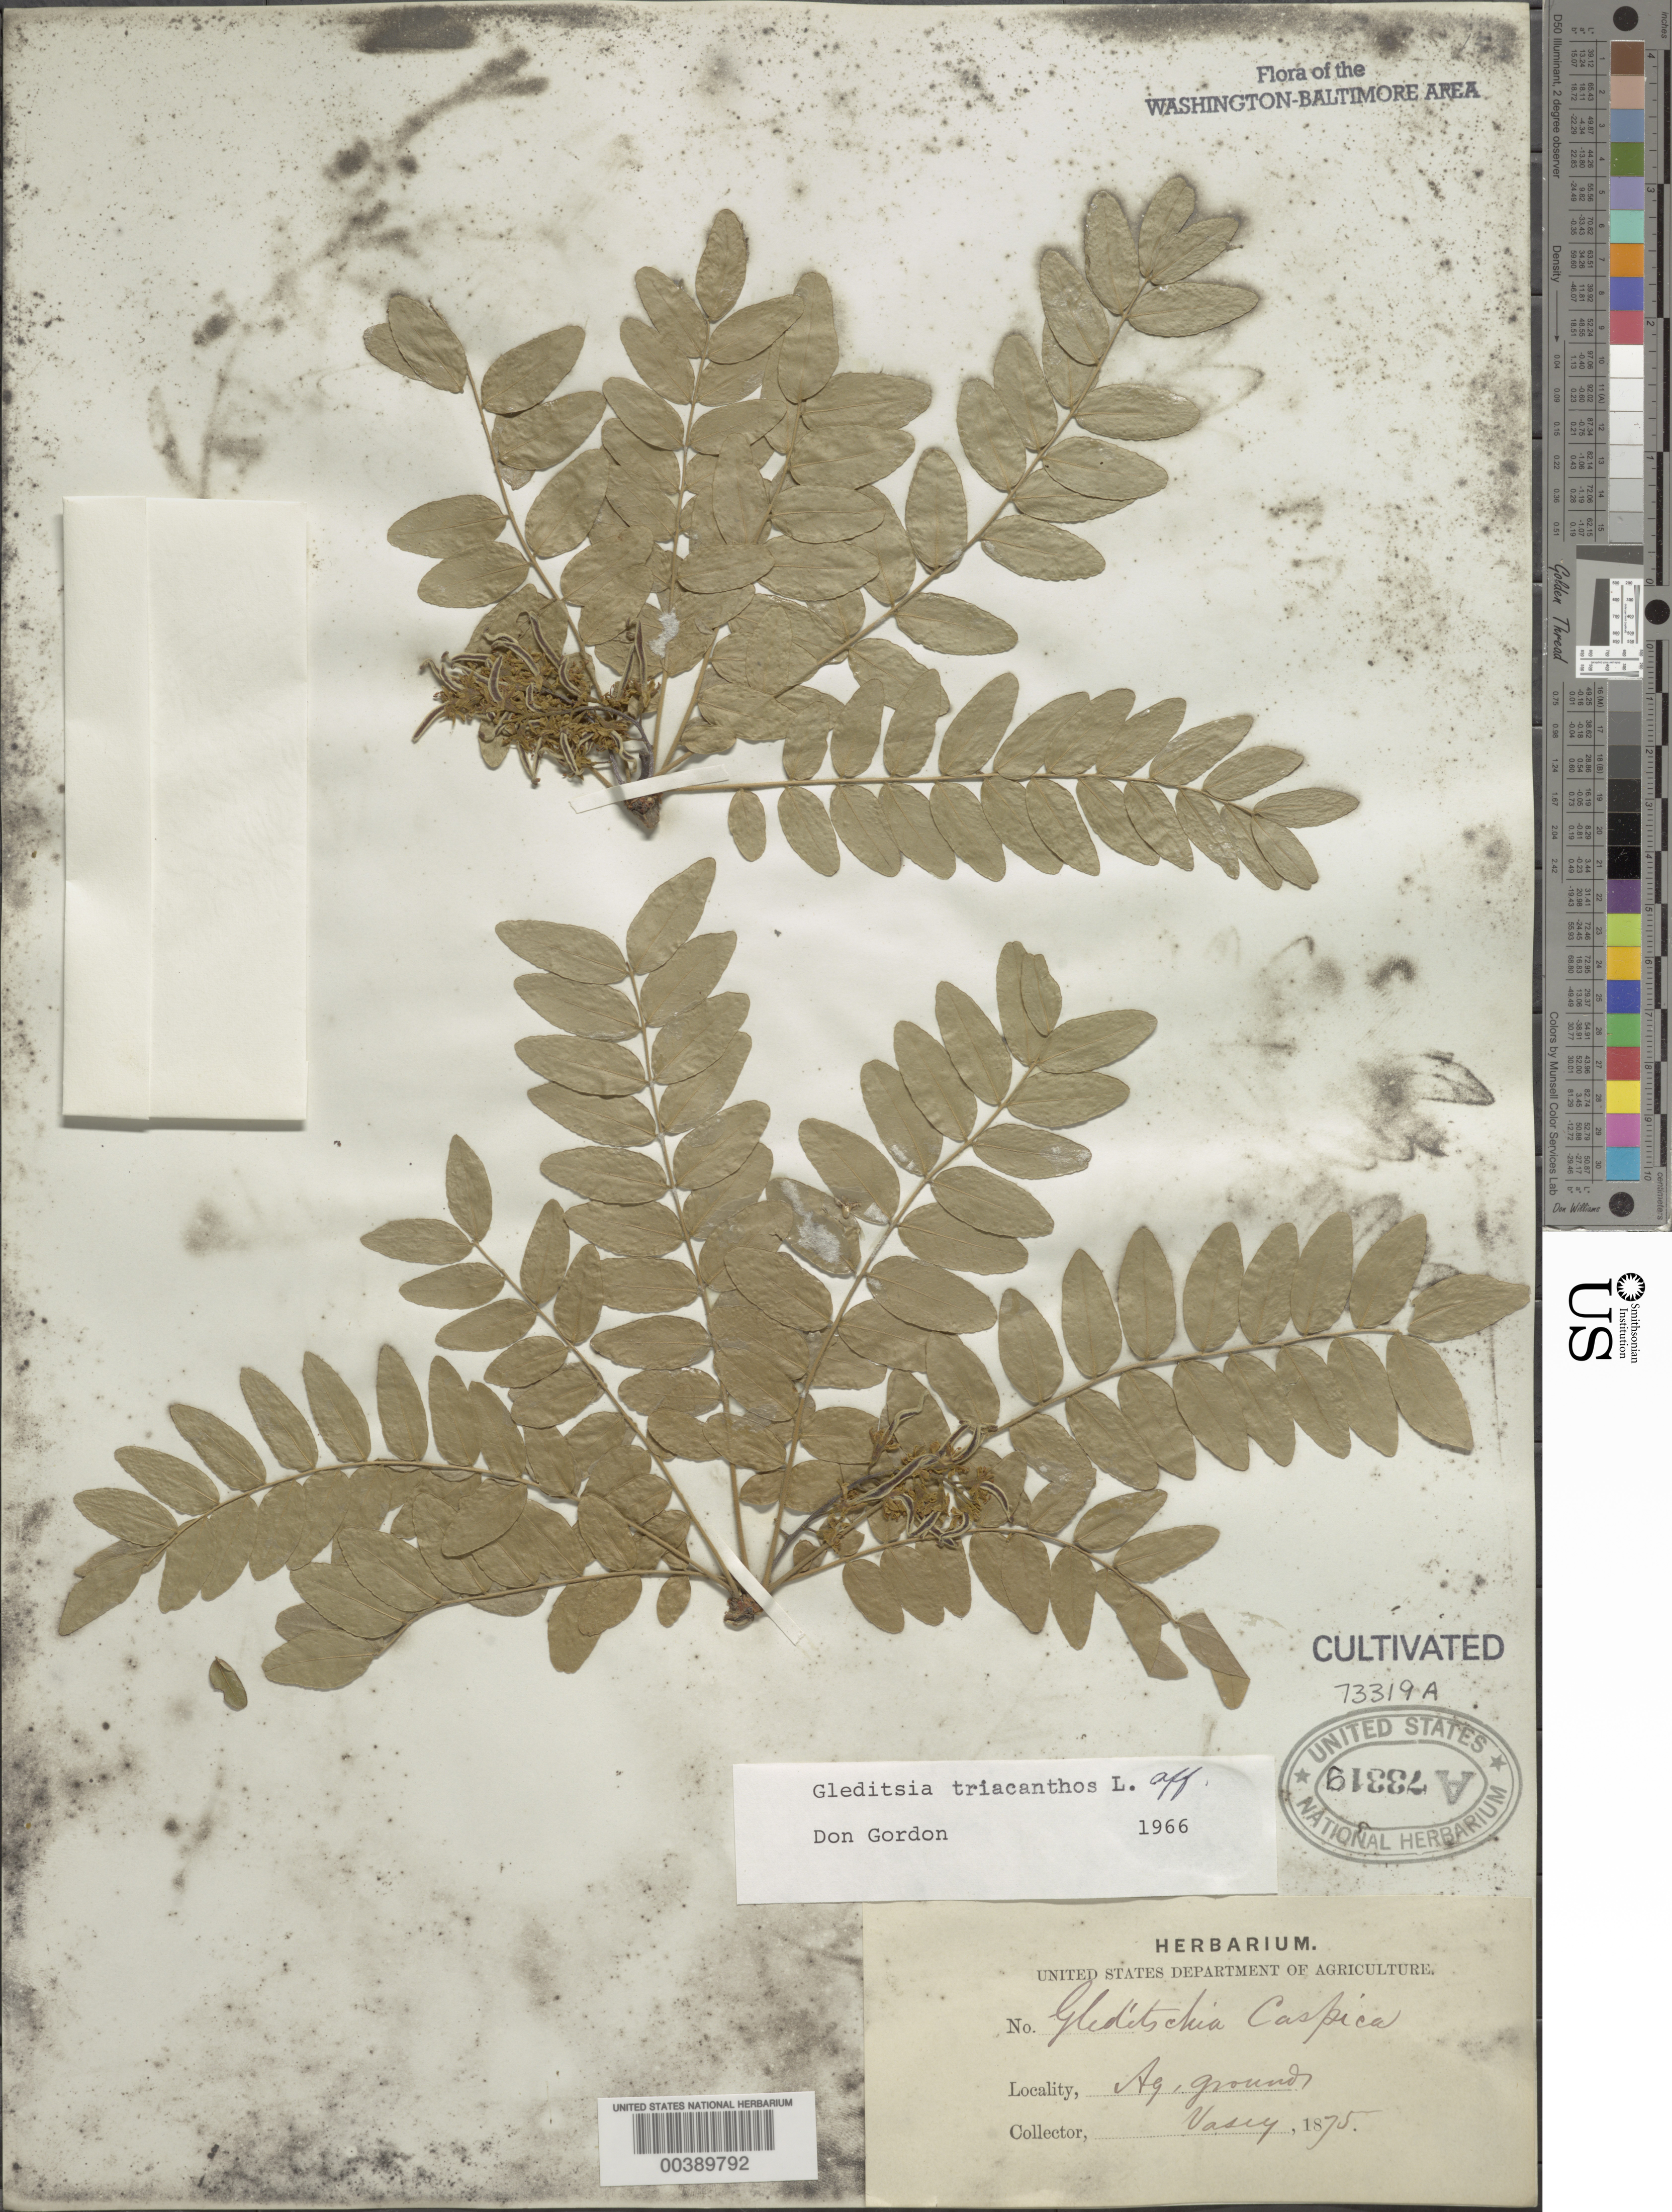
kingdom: Plantae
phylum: Tracheophyta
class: Magnoliopsida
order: Fabales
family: Fabaceae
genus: Gleditsia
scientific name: Gleditsia triacanthos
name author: L.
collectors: G. R. Vasey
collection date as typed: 1875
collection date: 1875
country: United States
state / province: District of Columbia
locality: Department of Agriculture grounds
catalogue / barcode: US 73319A